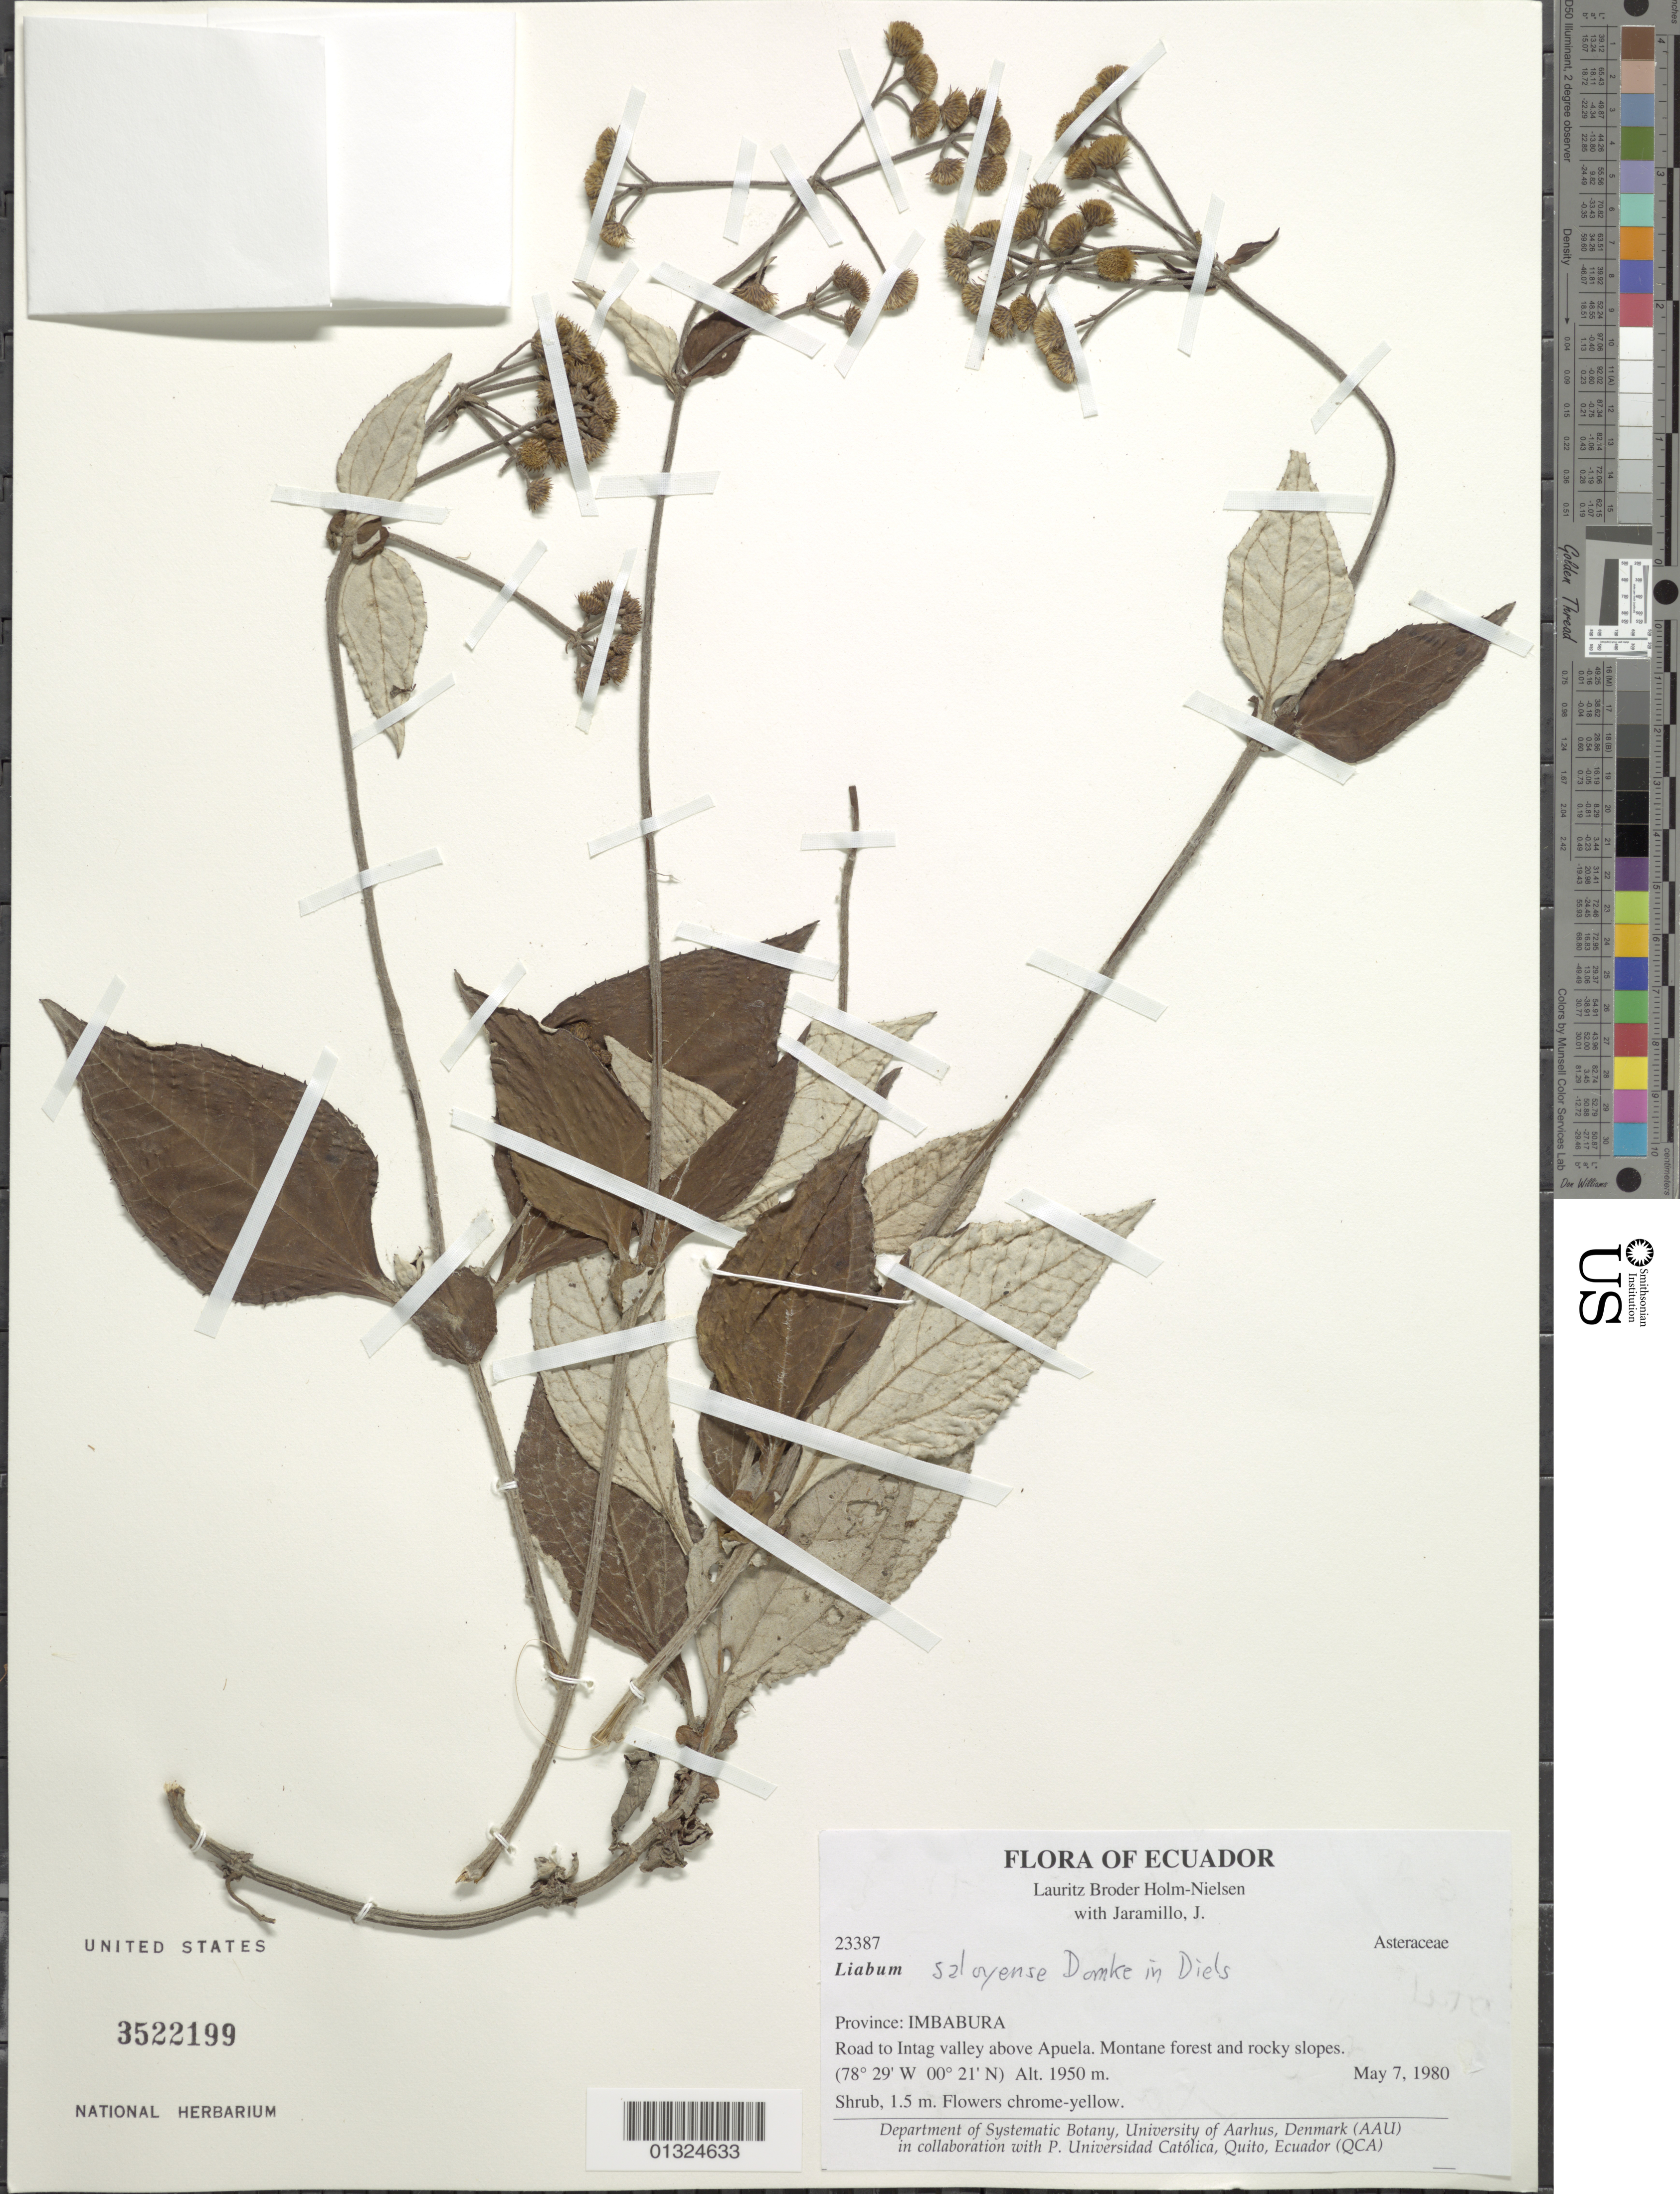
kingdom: Plantae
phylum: Tracheophyta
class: Magnoliopsida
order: Asterales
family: Asteraceae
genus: Liabum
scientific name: Liabum saloyense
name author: Domke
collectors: L. B. Holm-Nielsen & J. L. Jaramillo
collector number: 23387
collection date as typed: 7 May 1980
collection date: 1980-05-07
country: Ecuador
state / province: Imbabura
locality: Road to Intag valley above Apuela.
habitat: Montane forest and rocky slopes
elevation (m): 2350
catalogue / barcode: US 3522199